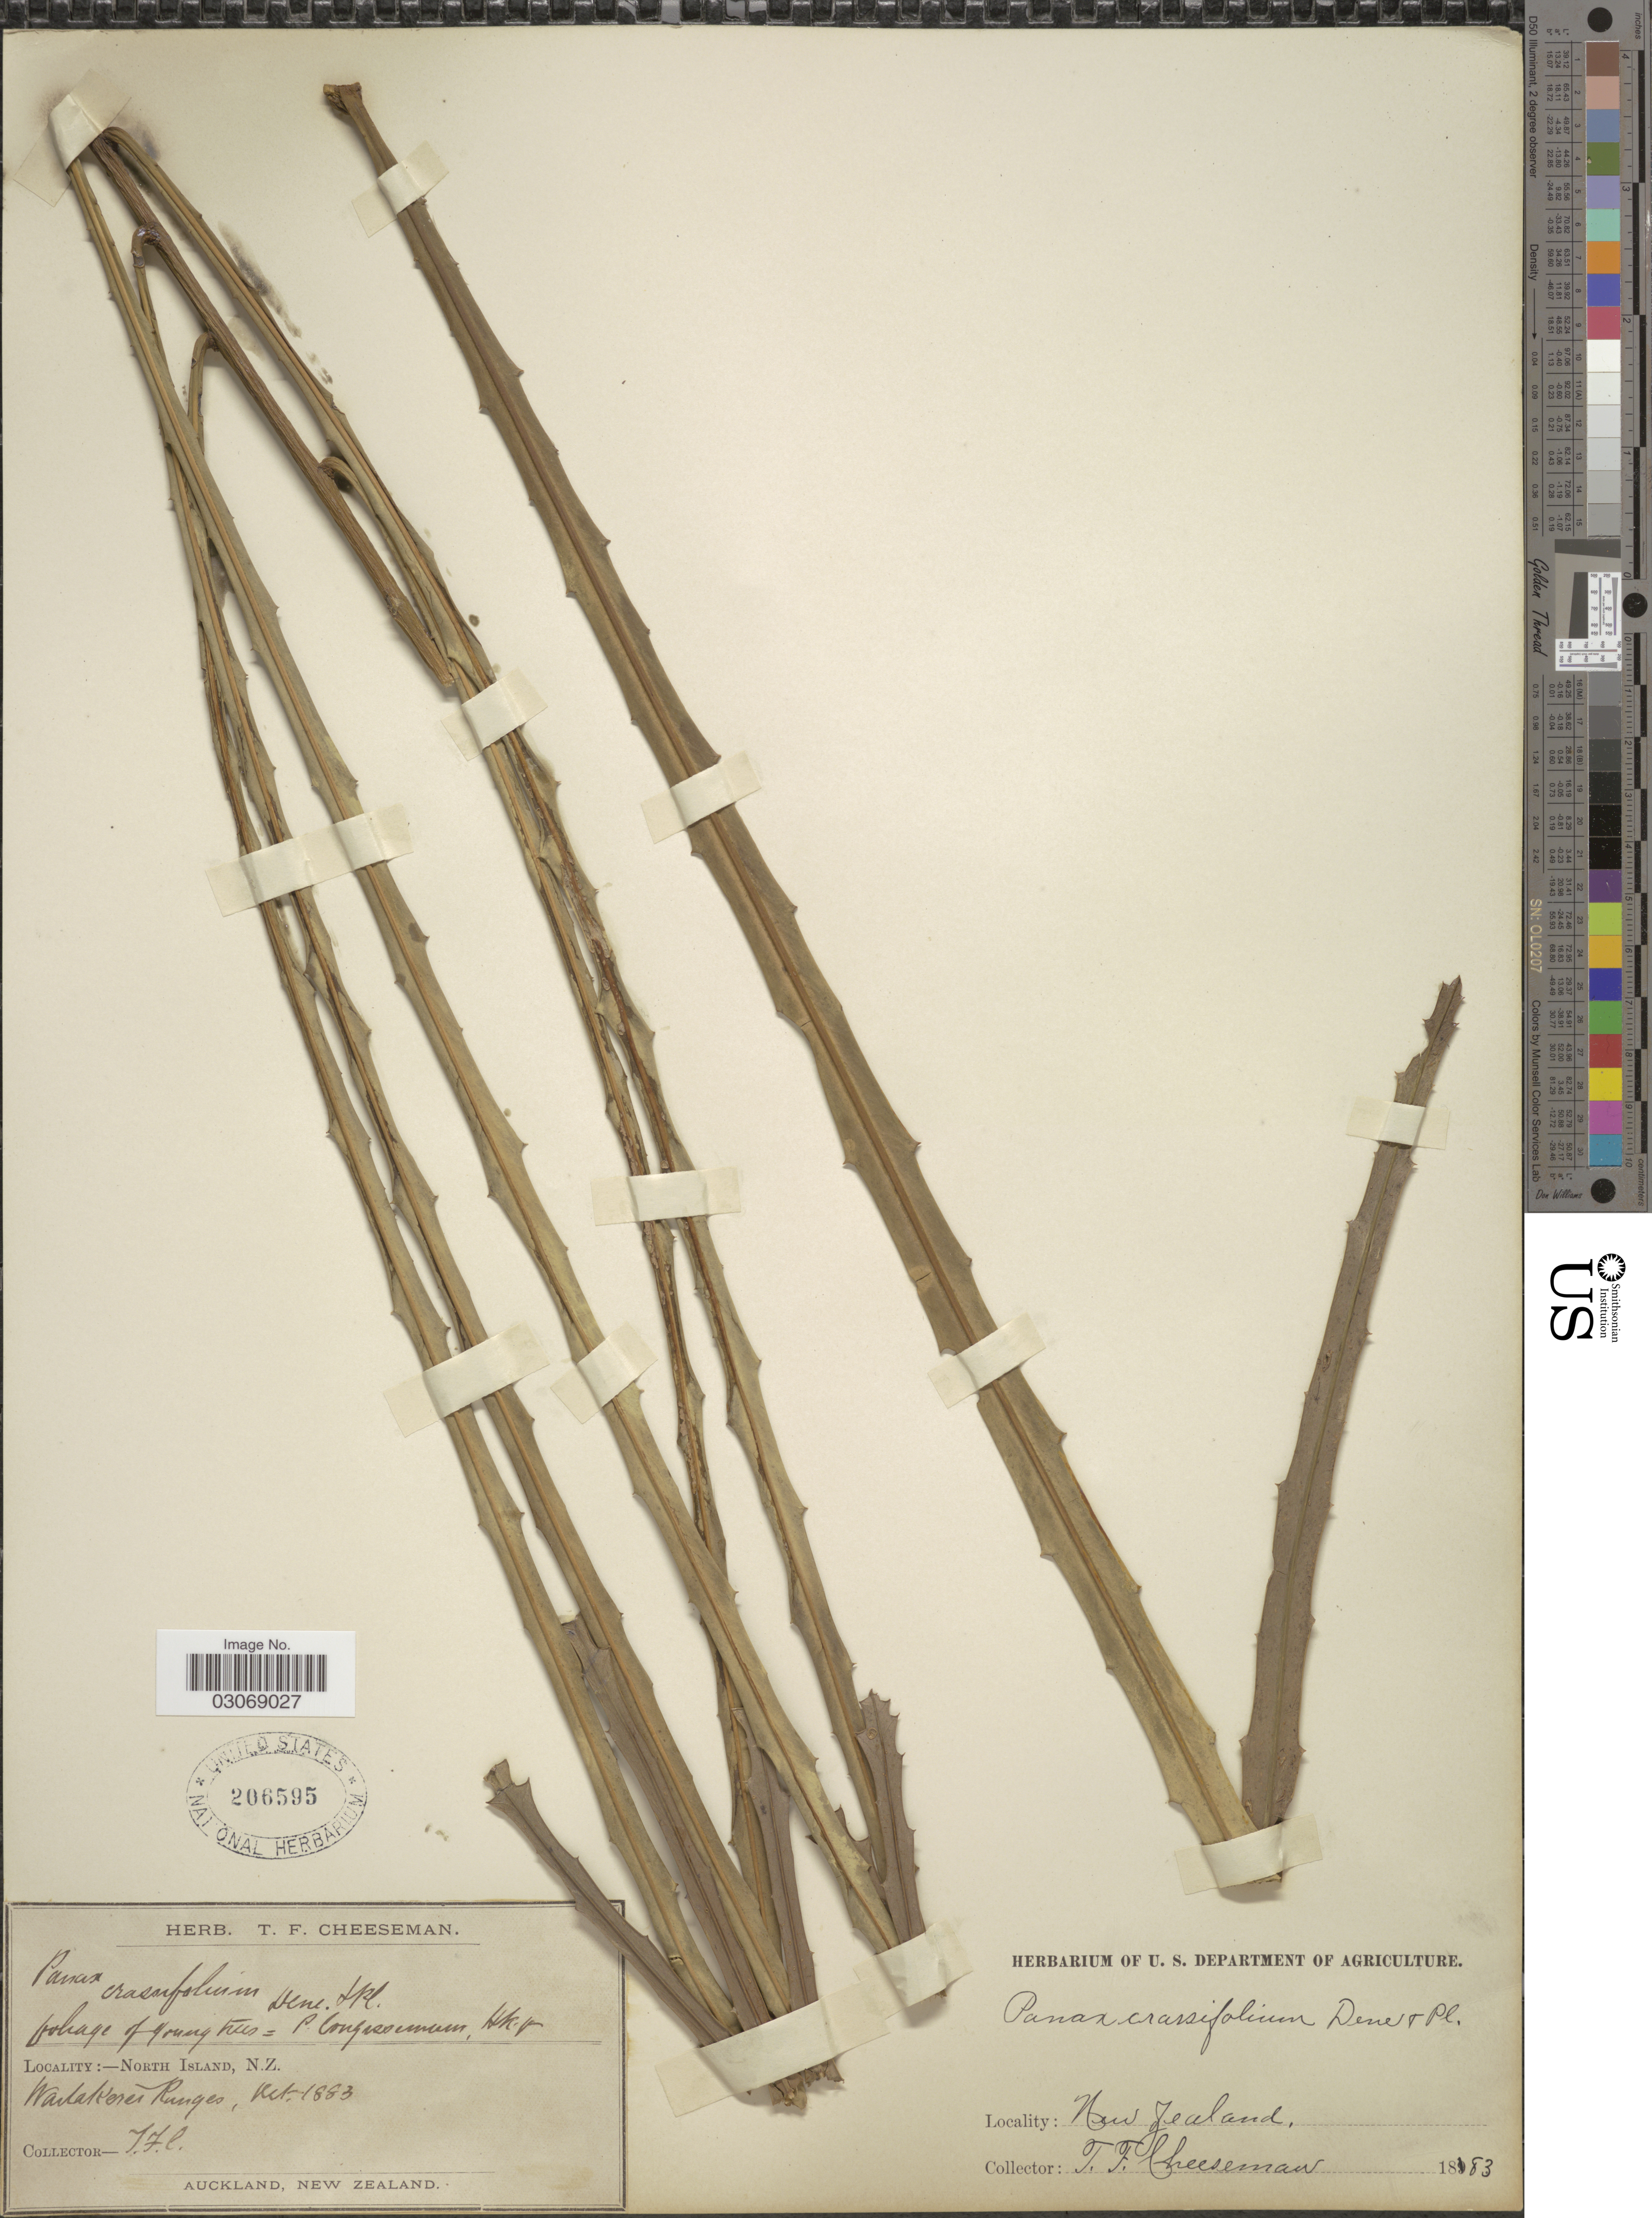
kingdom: Plantae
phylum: Tracheophyta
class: Magnoliopsida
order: Apiales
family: Araliaceae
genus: Pseudopanax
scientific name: Pseudopanax crassifolius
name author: (Sol. ex A. Cunn.) K. Koch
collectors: T. F. Cheeseman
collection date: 1883-10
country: New Zealand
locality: North Island. Waitakerei Ranges.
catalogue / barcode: US 206595